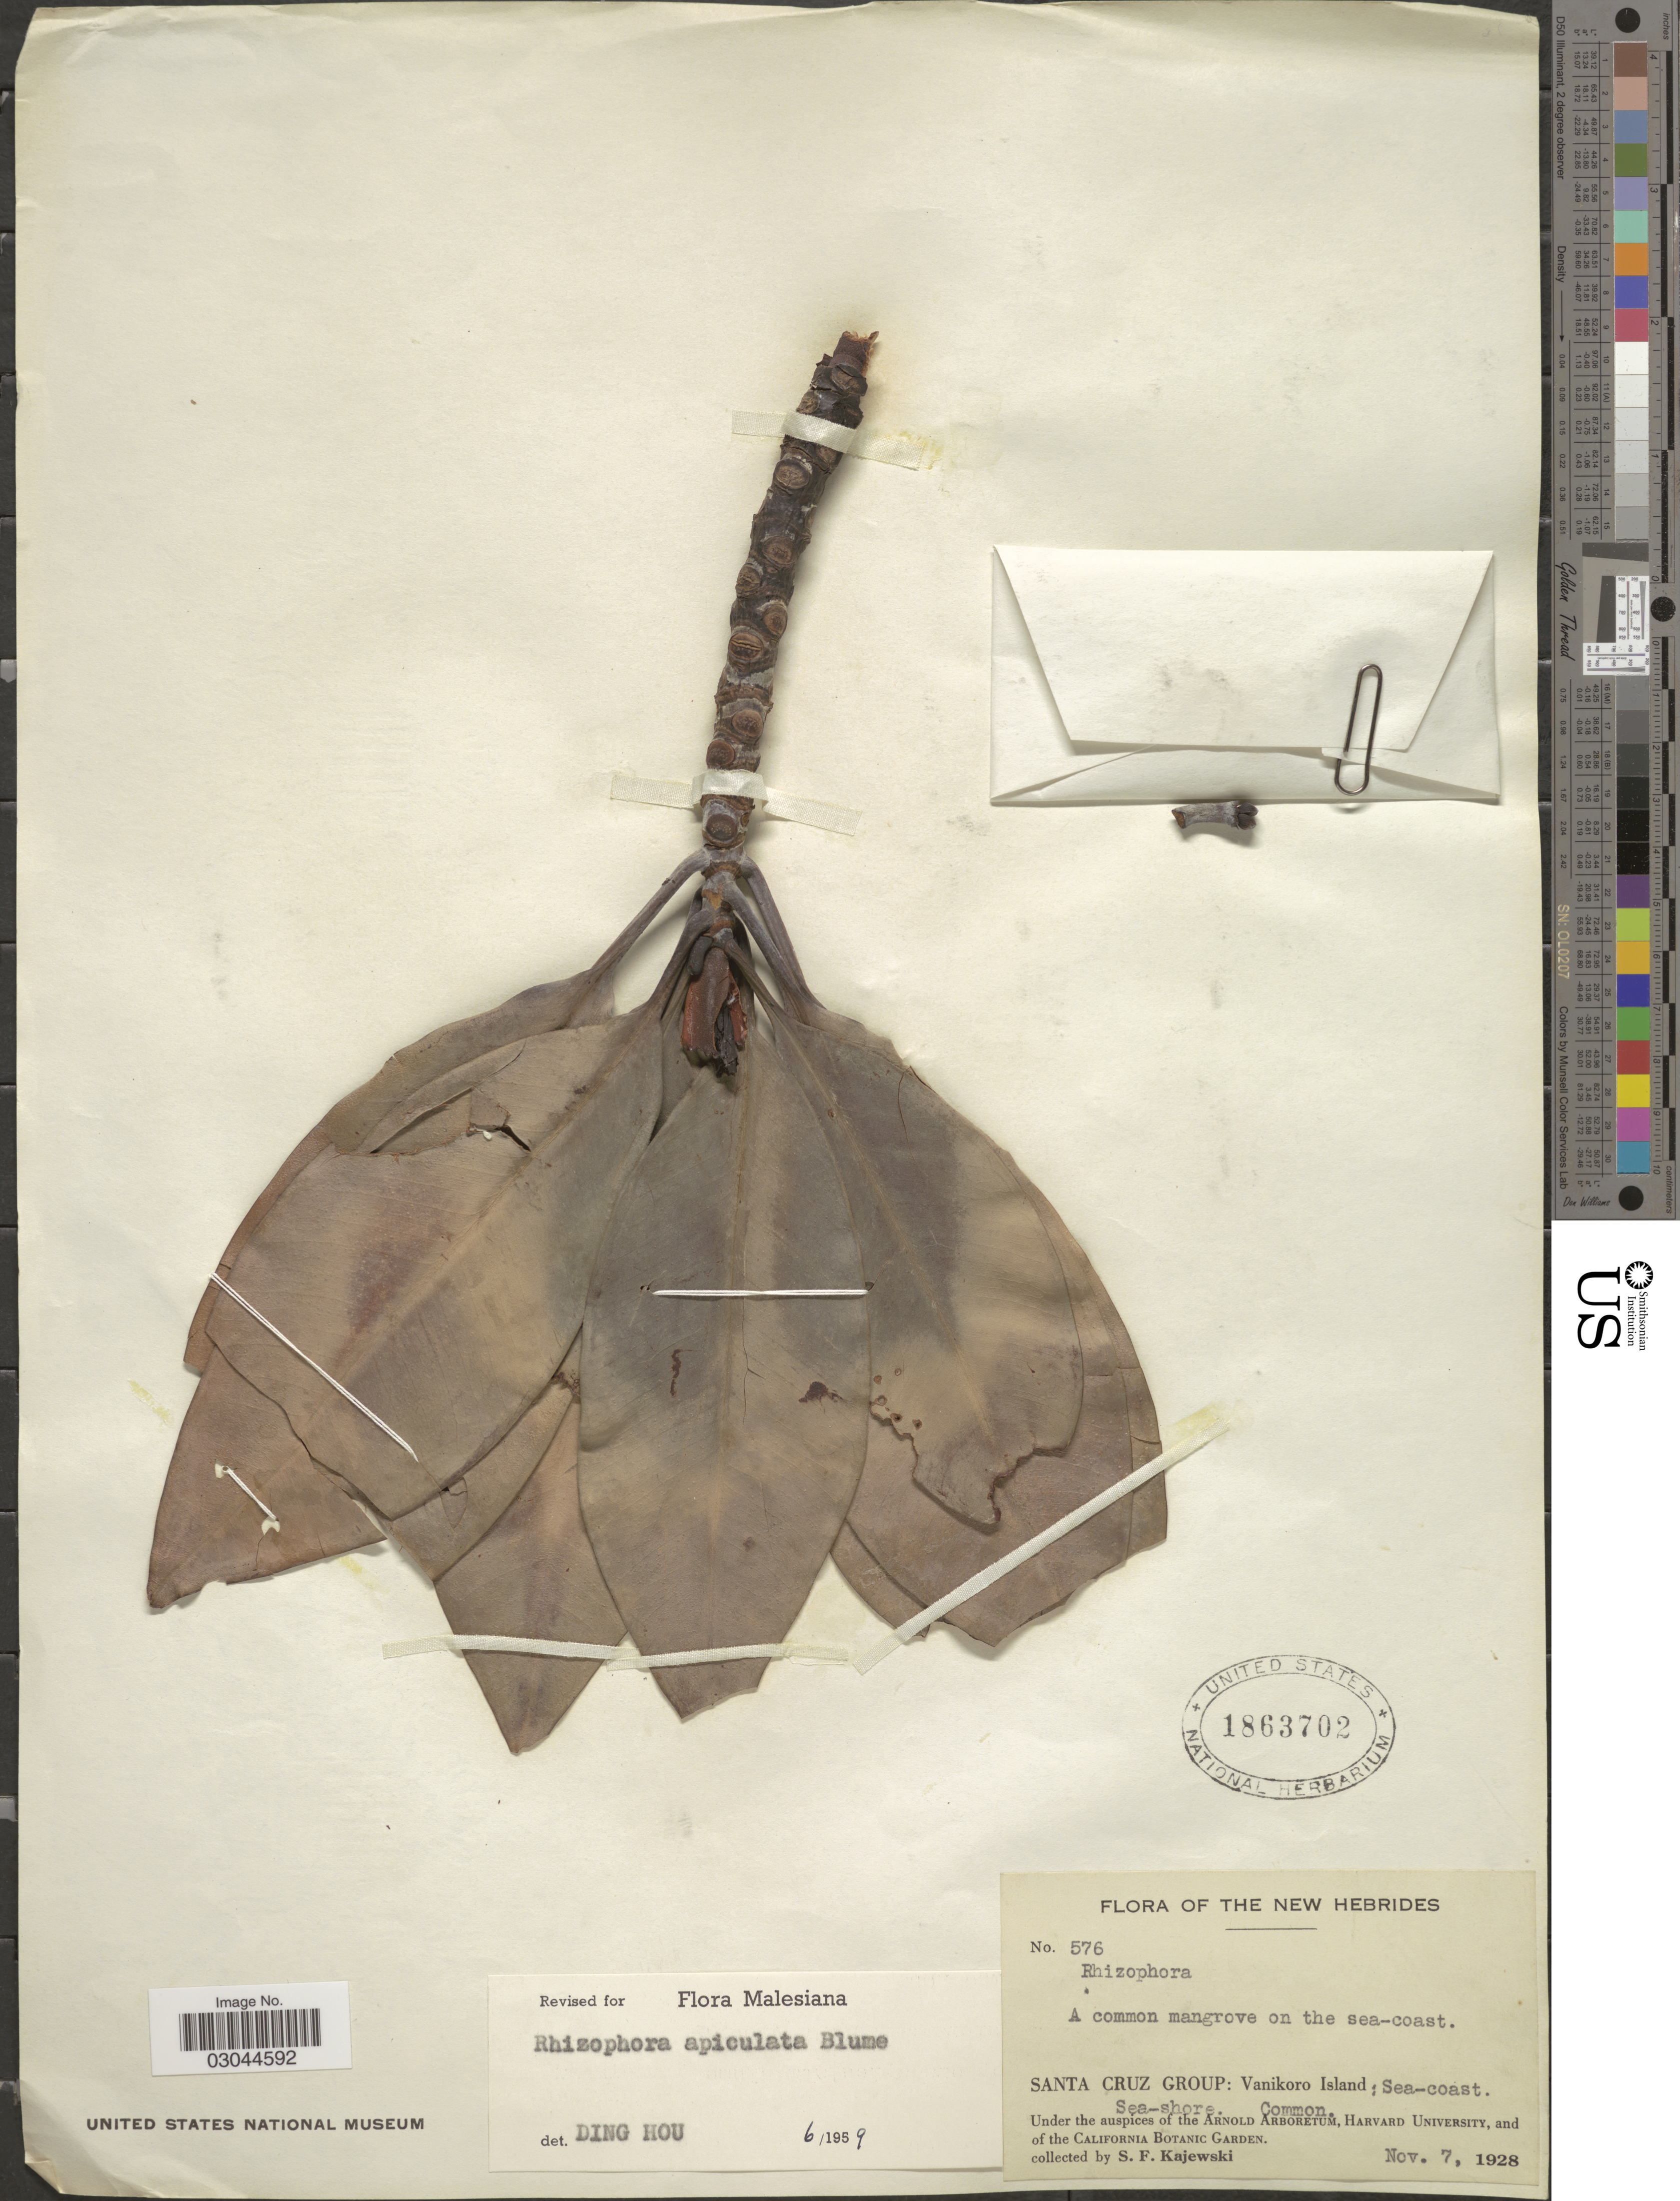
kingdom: Plantae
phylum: Tracheophyta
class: Magnoliopsida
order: Malpighiales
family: Rhizophoraceae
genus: Rhizophora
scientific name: Rhizophora apiculata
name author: Blume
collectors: S. Kajewski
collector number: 576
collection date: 1928-11-07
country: Solomon Islands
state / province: Santa Cruz Is.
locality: The New Hebrides. Santa Cruz Group: Vanikoro Island: Sea-coast.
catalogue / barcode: US 1863702